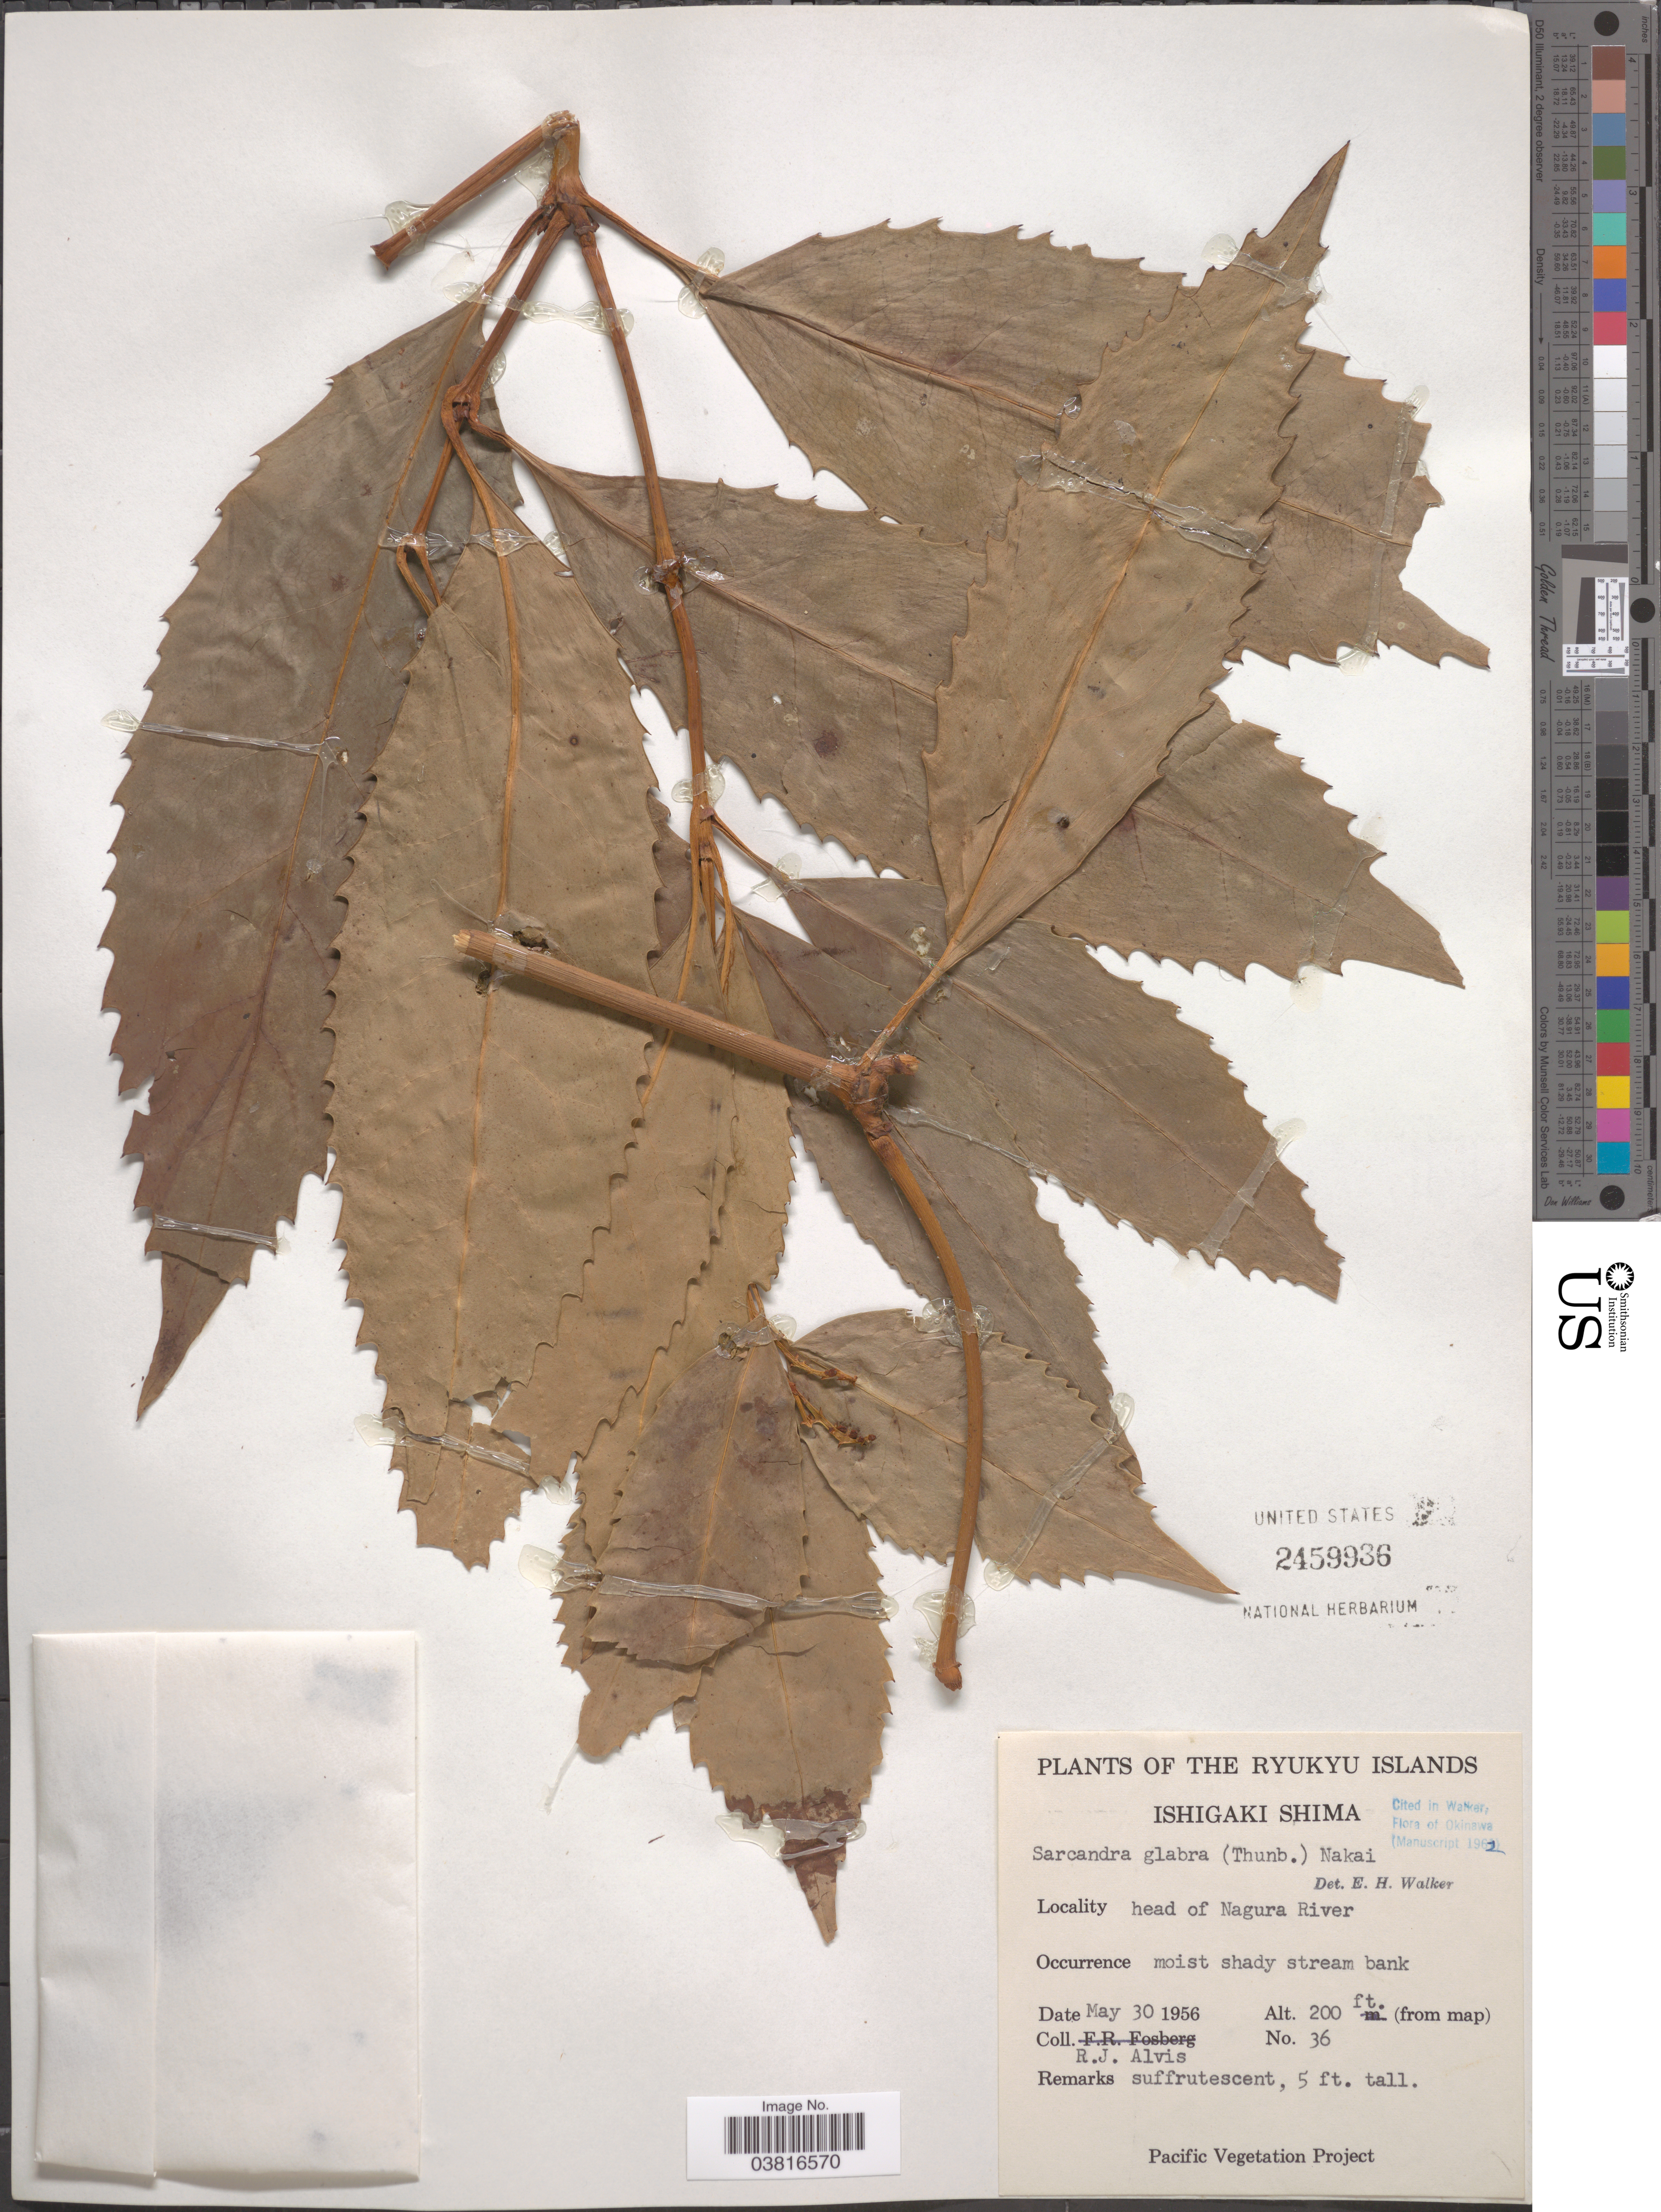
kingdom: Plantae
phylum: Tracheophyta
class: Magnoliopsida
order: Chloranthales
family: Chloranthaceae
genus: Sarcandra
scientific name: Sarcandra glabra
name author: (Thunb.) Nakai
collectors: R. Alvis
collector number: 36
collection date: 1956-05-30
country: Japan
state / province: Okinawa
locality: The Ryukyu Islands. Ishigaki Shima. Head of Nagura River.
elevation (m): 61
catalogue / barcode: US 2459936